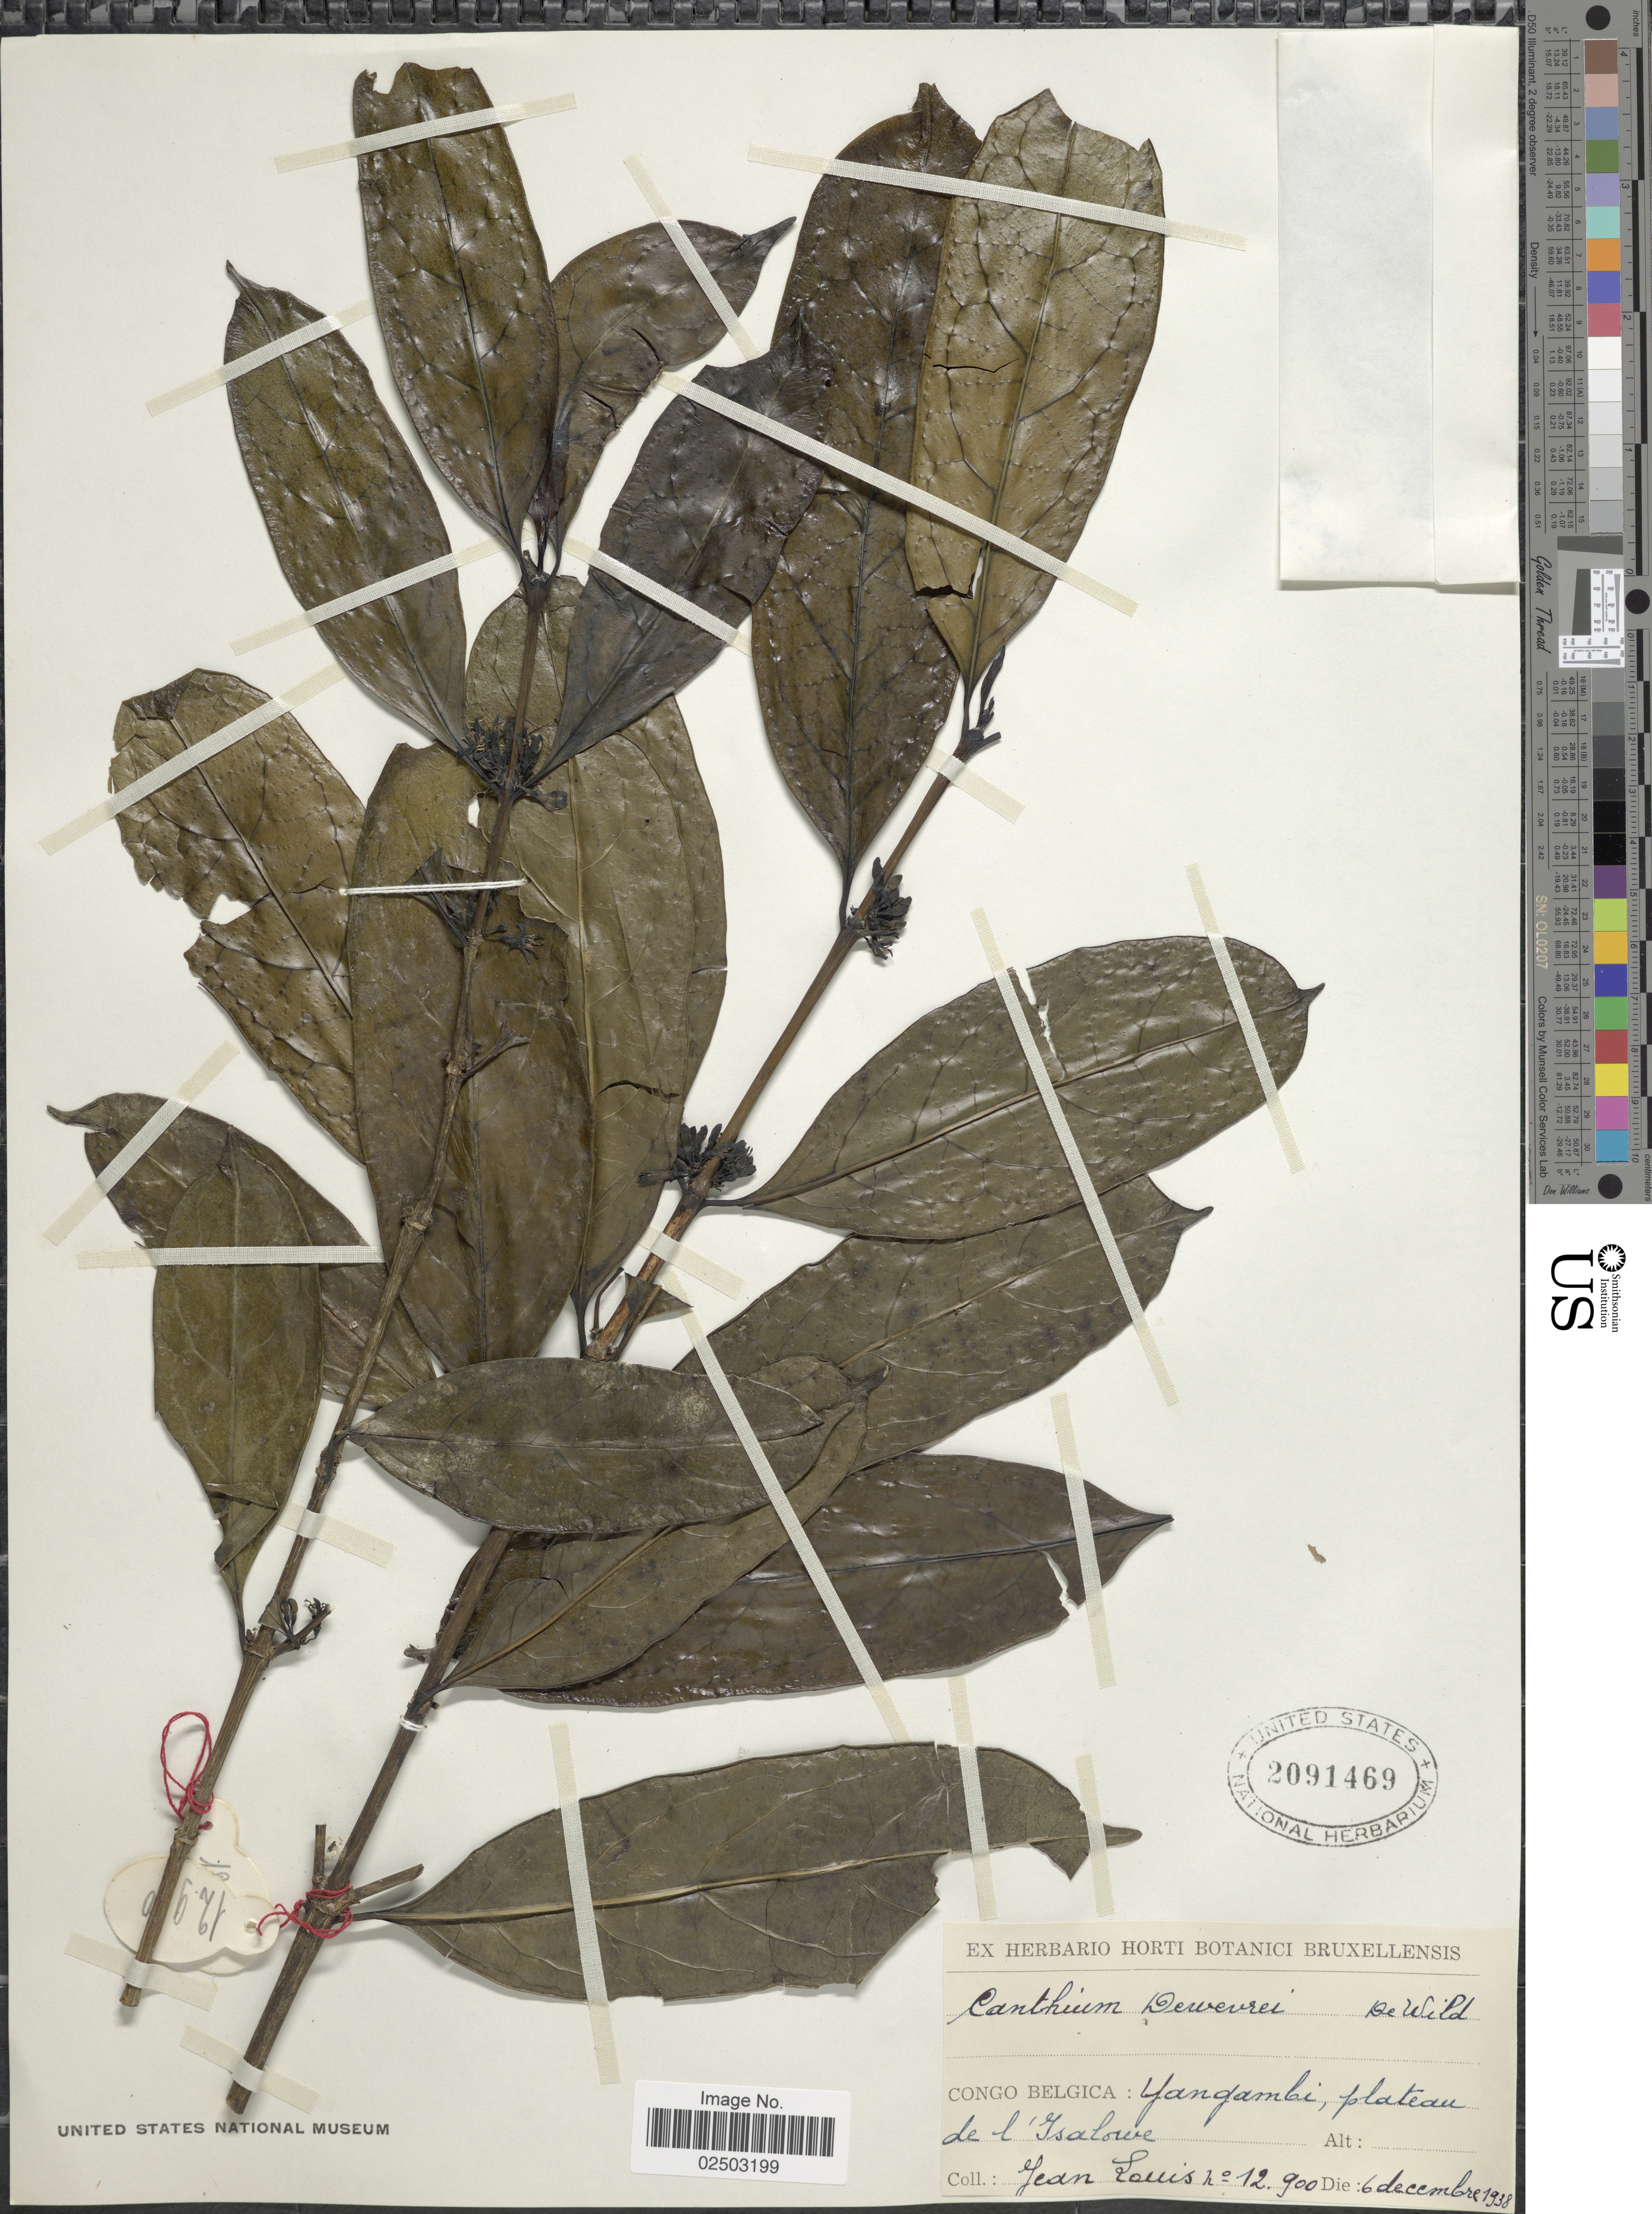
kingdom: Plantae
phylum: Tracheophyta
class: Magnoliopsida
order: Gentianales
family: Rubiaceae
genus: Canthium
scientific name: Canthium dewevrei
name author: De Wild.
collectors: J. Louis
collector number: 12900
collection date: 1938-12-06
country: Congo, Democratic Republic of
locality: Congo Belgica: Yangambi, plateau de l'Isalowe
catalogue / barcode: US 2091469